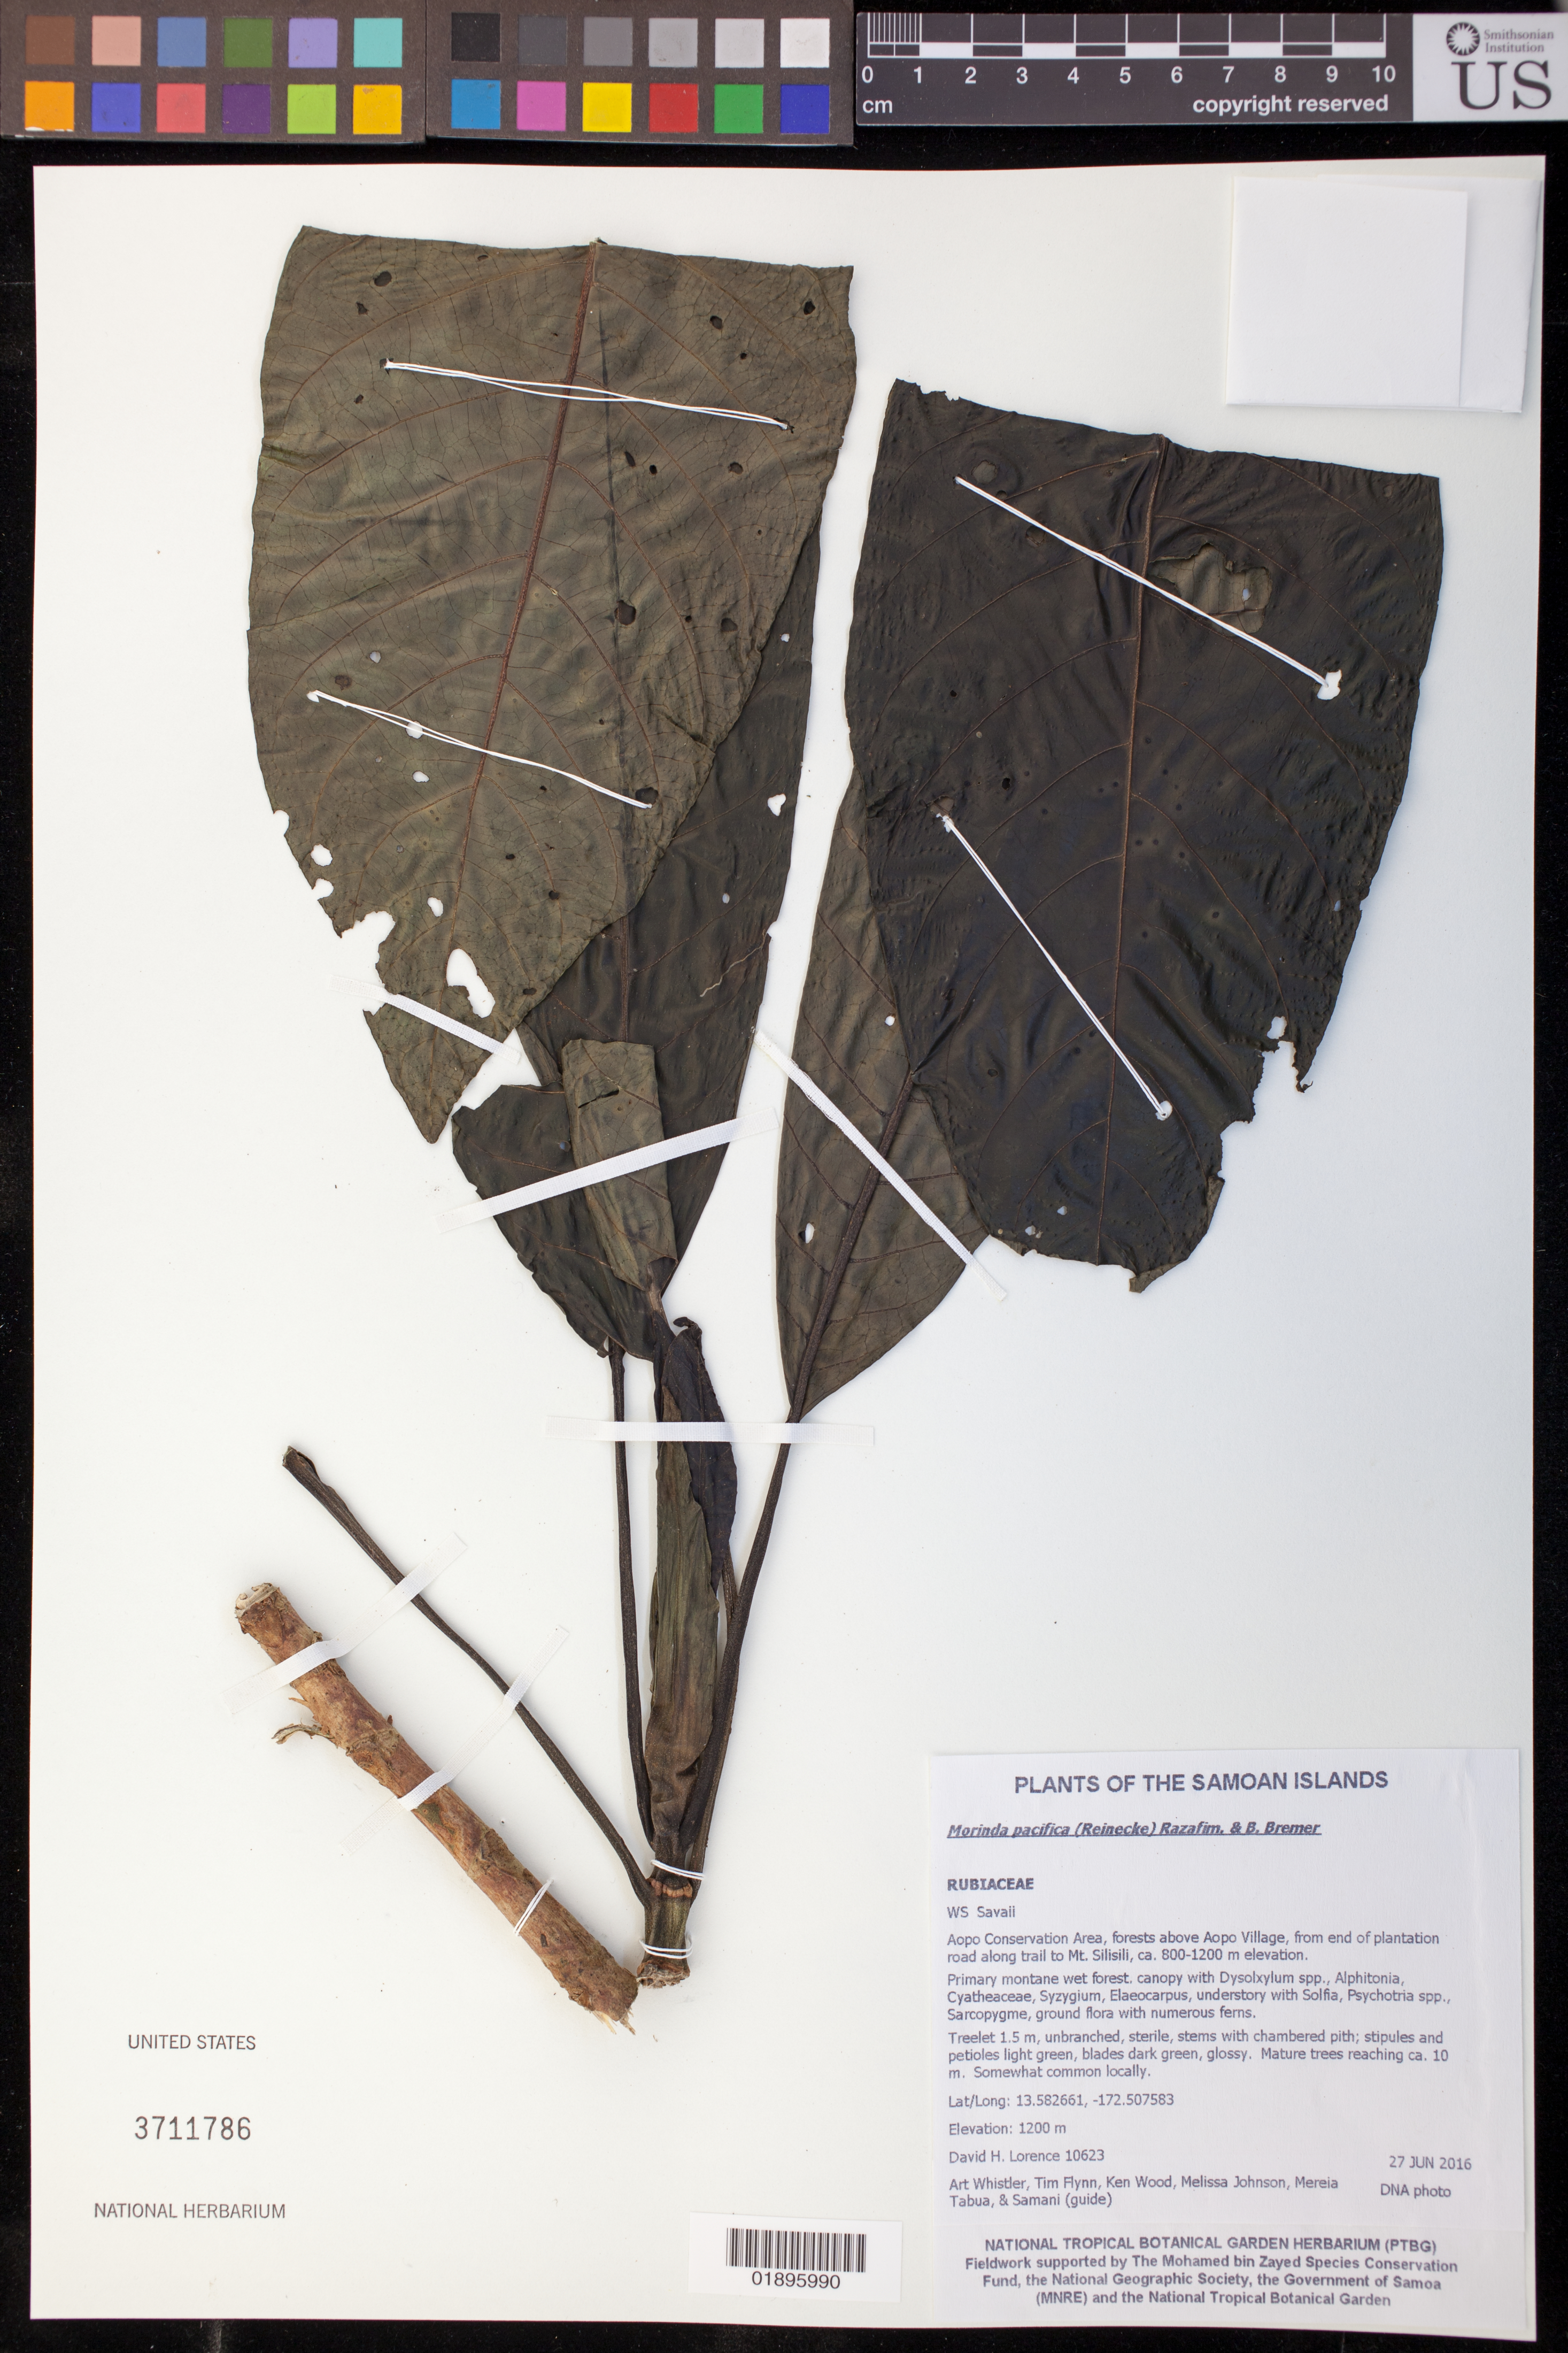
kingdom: Plantae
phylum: Tracheophyta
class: Magnoliopsida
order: Gentianales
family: Rubiaceae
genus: Morinda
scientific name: Morinda pacifica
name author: Razafim. & B. Bremer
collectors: D. Lorence, A. Whistler, J. Atherton, F. Enoka & J. Pisi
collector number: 10611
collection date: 2016-06-27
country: Samoa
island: Savai'i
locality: Aopo Conservation Area, forests above Aopo Village, from end of plantation road along trail to Mt. Silisili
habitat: Primary montane wet forest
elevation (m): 1200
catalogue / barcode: US 3711786